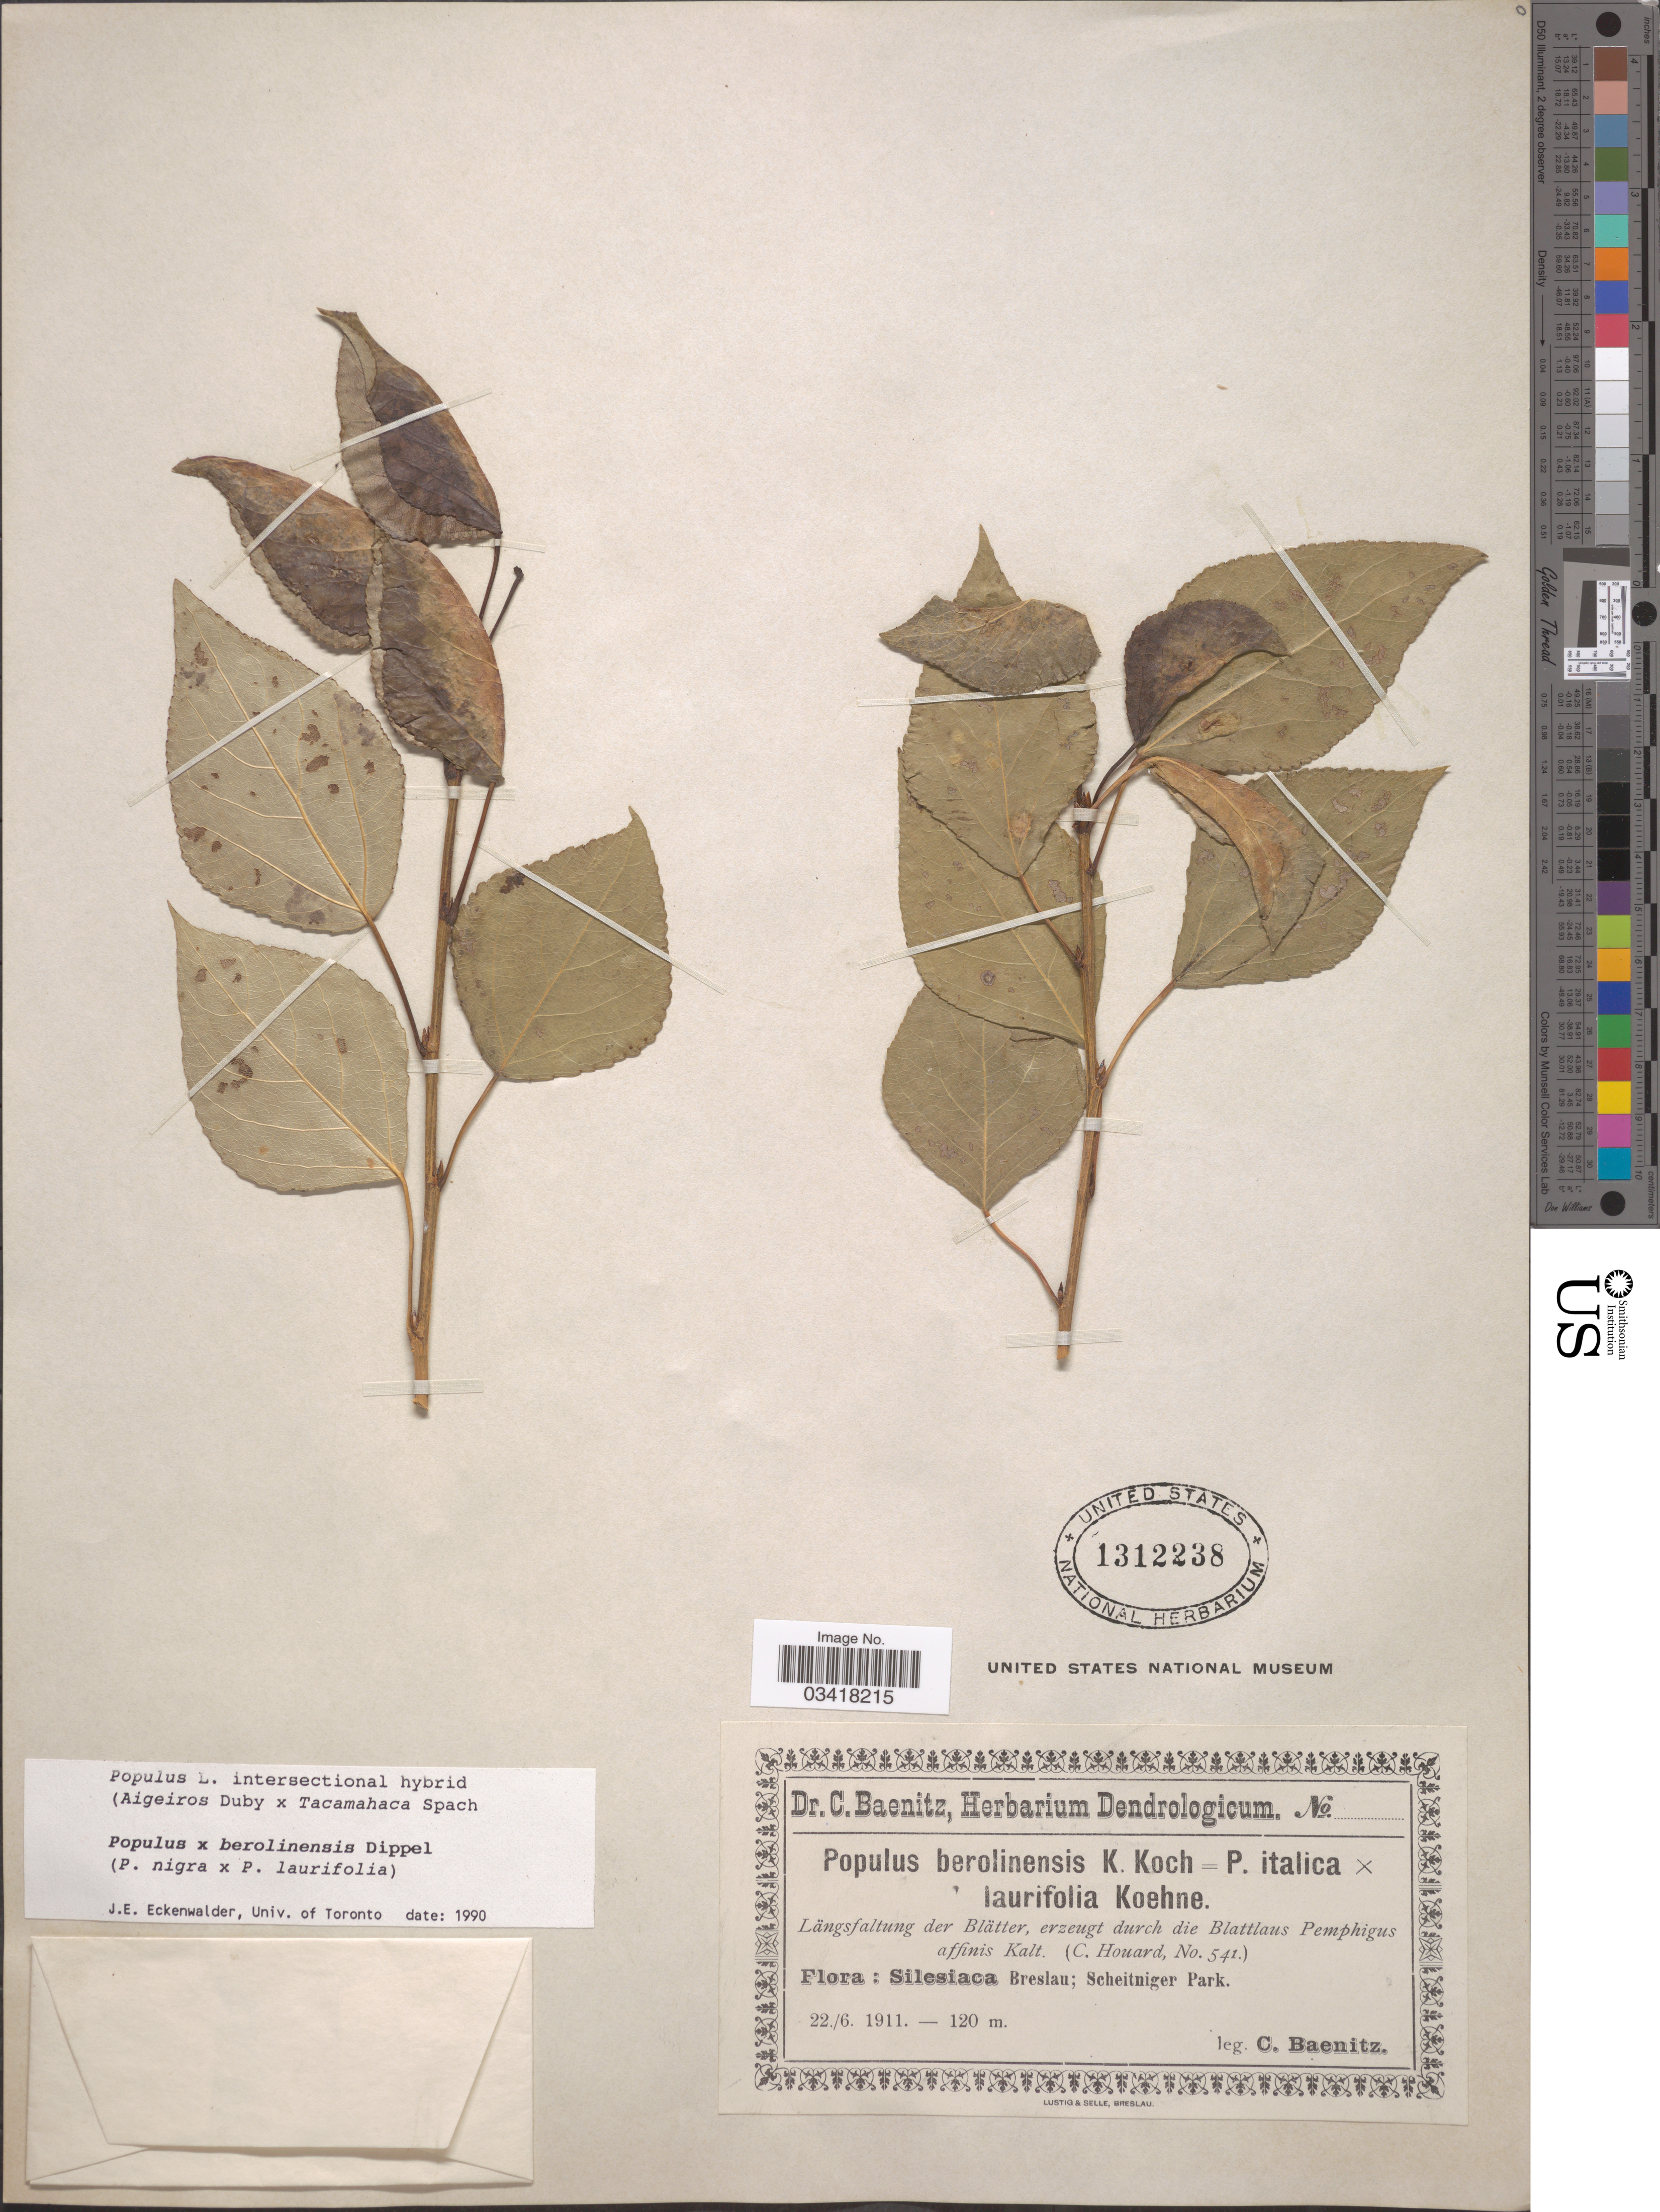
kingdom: Plantae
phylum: Tracheophyta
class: Magnoliopsida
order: Malpighiales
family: Salicaceae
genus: Populus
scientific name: Populus x berolinensis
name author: Dippel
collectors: C. G. Baenitz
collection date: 1911-06-22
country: Poland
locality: Silesiaca Breslau; Scheitniger Park.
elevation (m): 120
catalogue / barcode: US 1312238